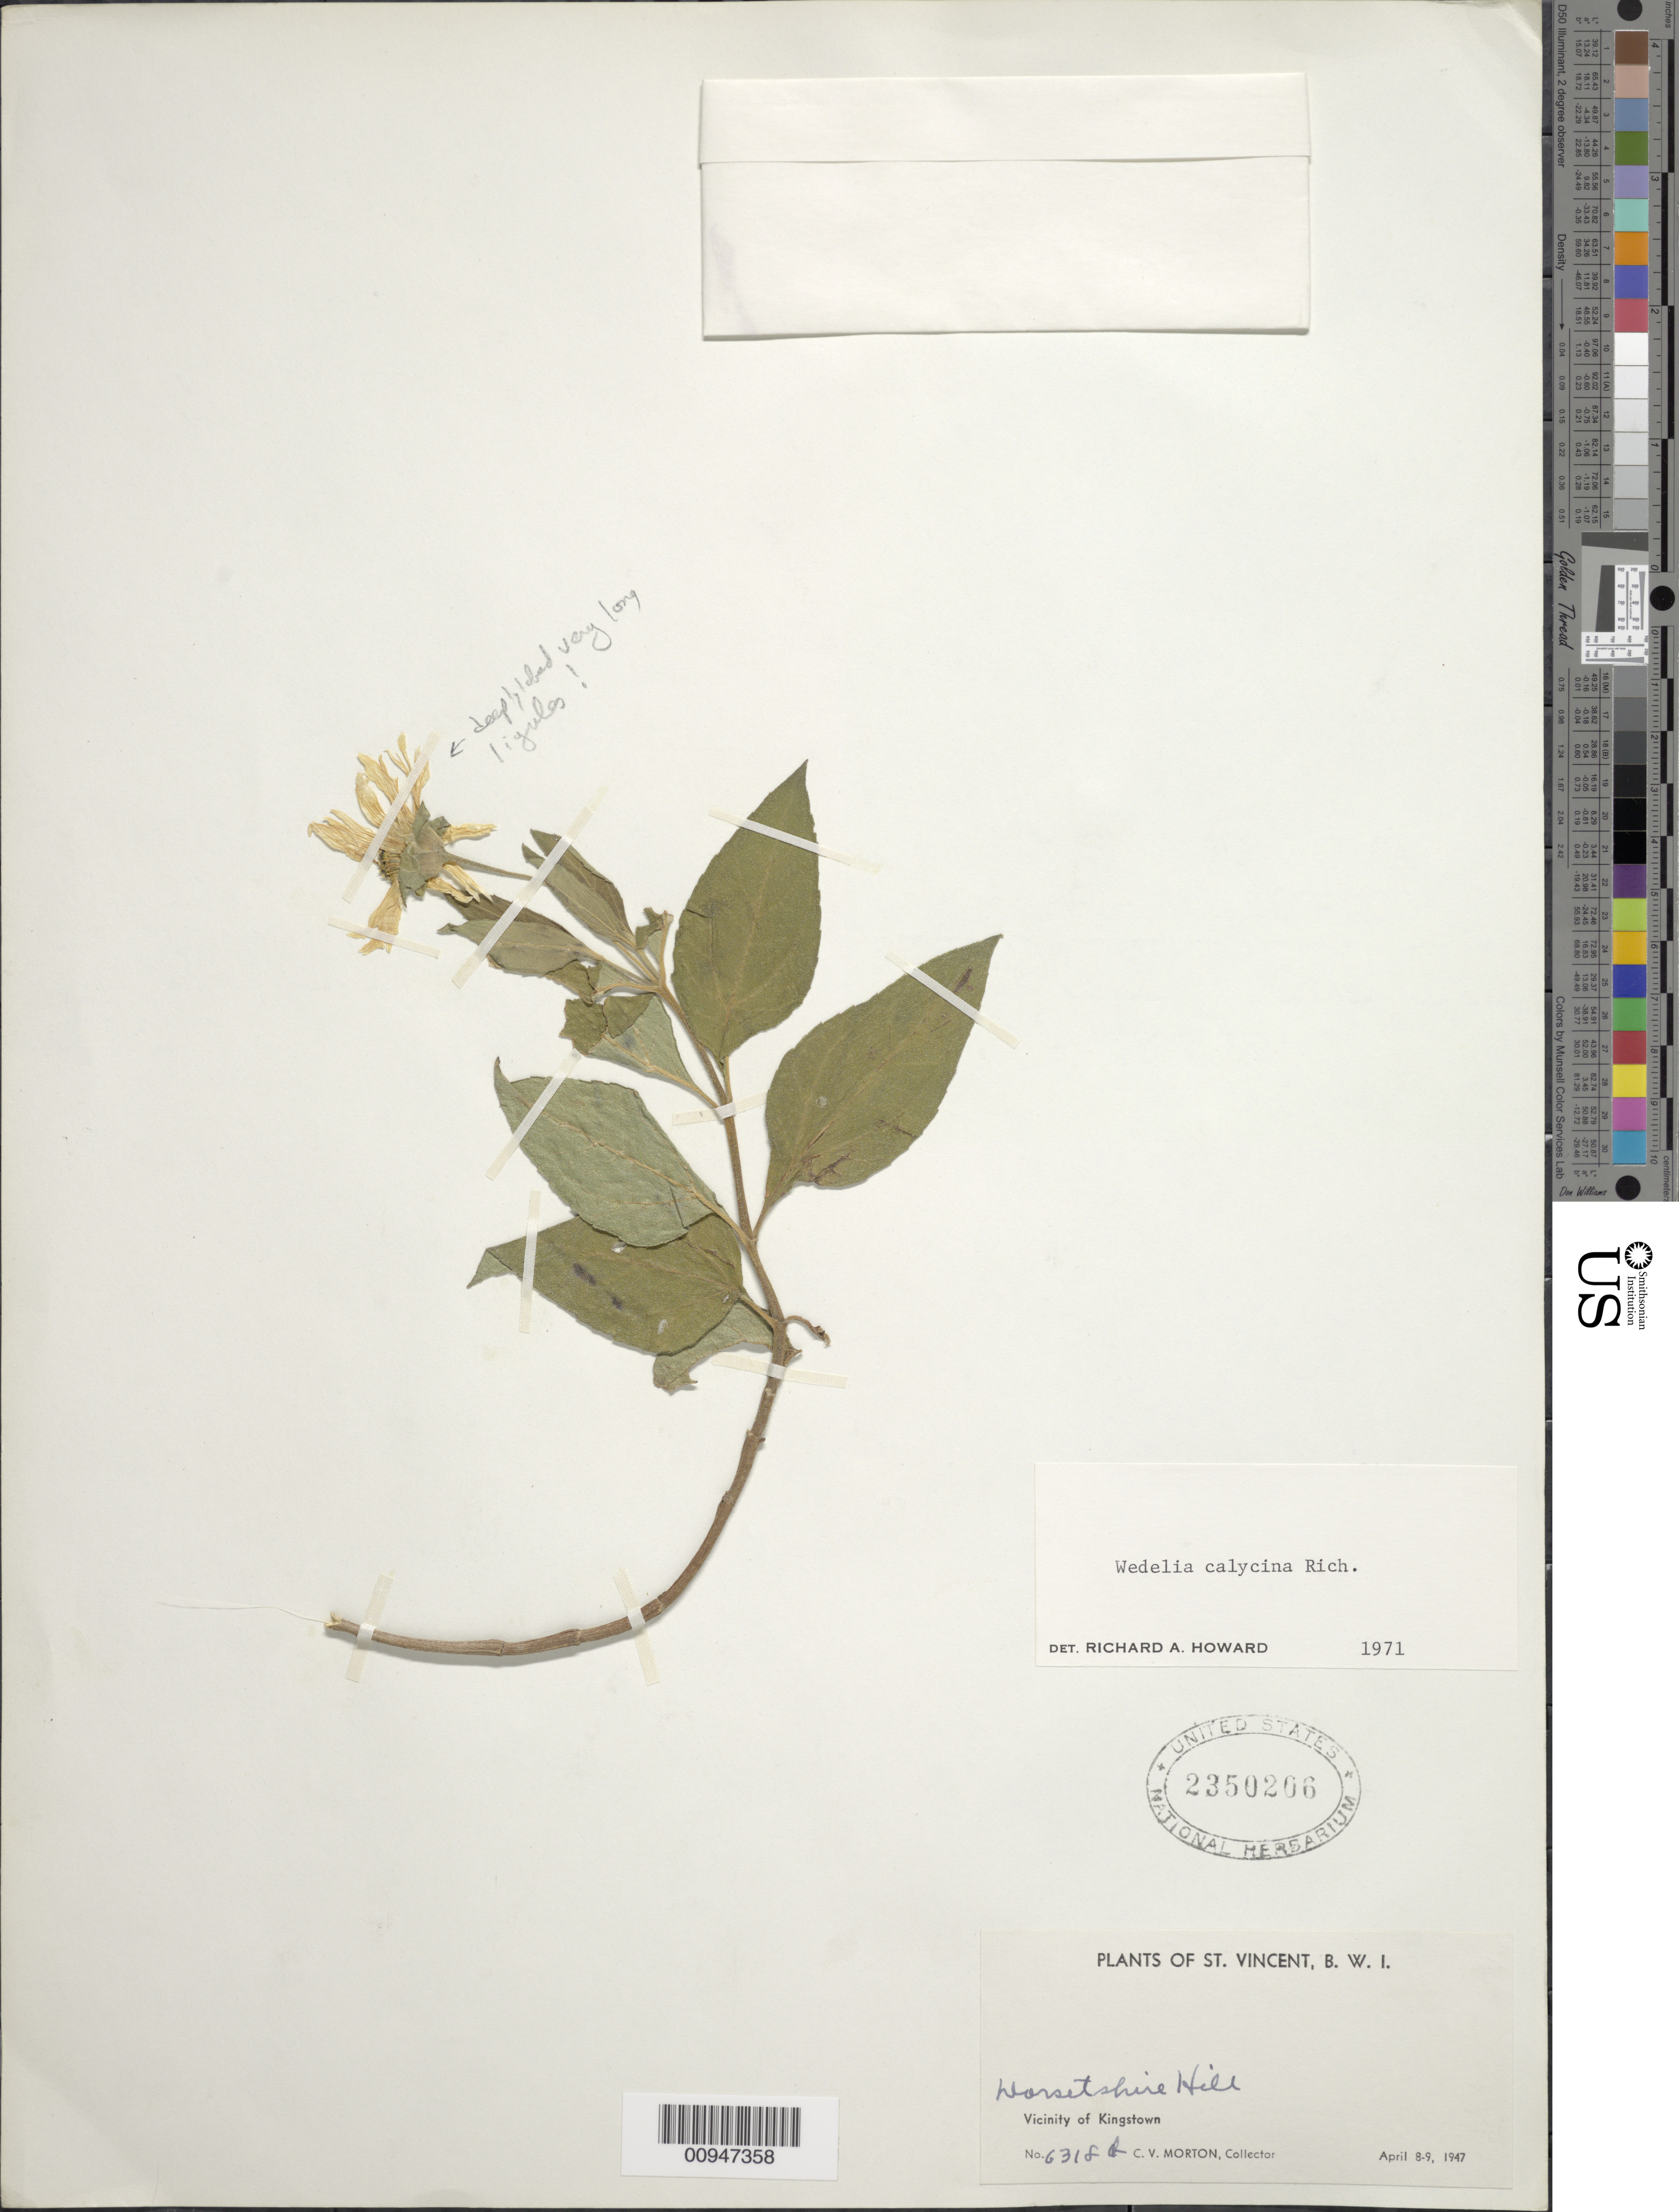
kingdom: Plantae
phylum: Tracheophyta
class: Magnoliopsida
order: Asterales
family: Asteraceae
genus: Wedelia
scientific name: Wedelia calycina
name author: Rich.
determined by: Howard, R. A.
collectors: C. V. Morton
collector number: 6318D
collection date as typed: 08 Apr 1947 to 09 Apr 1947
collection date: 1947-04-08/1947-04-09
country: St. Vincent - Grenadines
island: St. Vincent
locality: Vicinity of Kingstown, Dorestshire Hill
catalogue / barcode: US 2350266